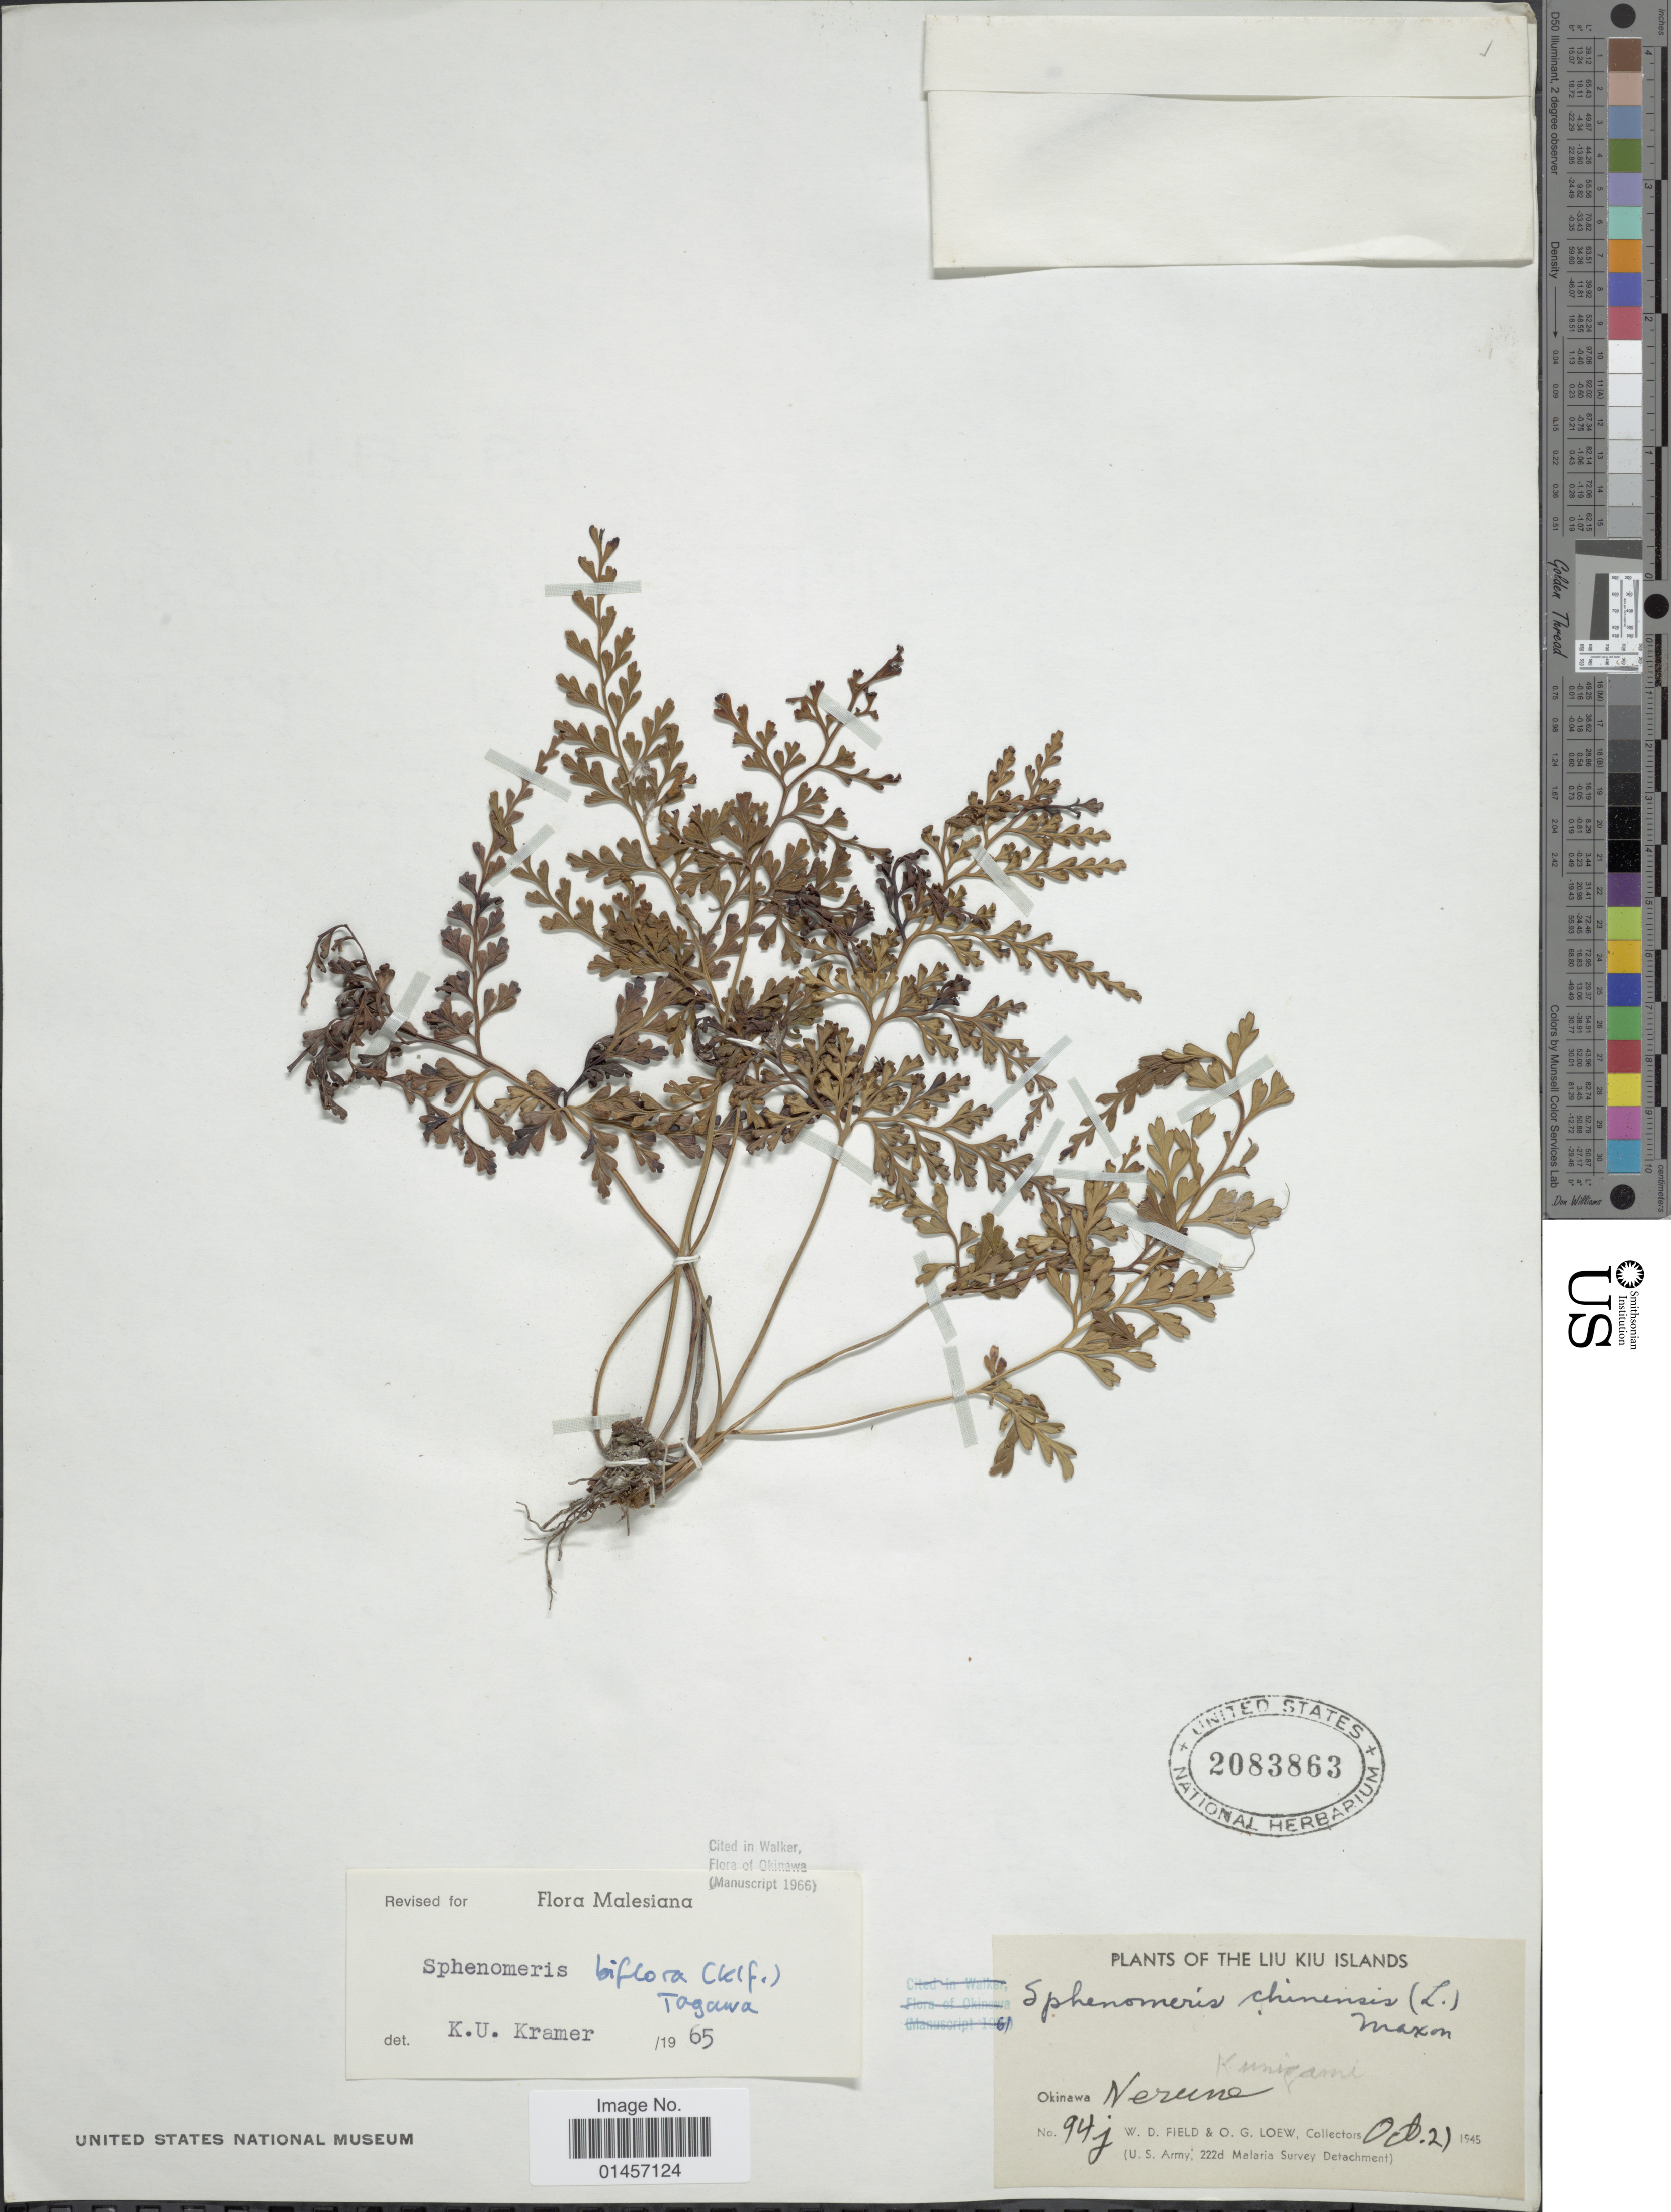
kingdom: Plantae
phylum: Tracheophyta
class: Polypodiopsida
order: Polypodiales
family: Lindsaeaceae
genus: Sphenomeris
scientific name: Sphenomeris biflora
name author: (Kaulf.) Mett.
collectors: W. D. Field & O. G. Loew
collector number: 94 J *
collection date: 1945-10-02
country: Japan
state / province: Okinawa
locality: Liu Kiu Islands, Nerune.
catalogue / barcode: US 2083863